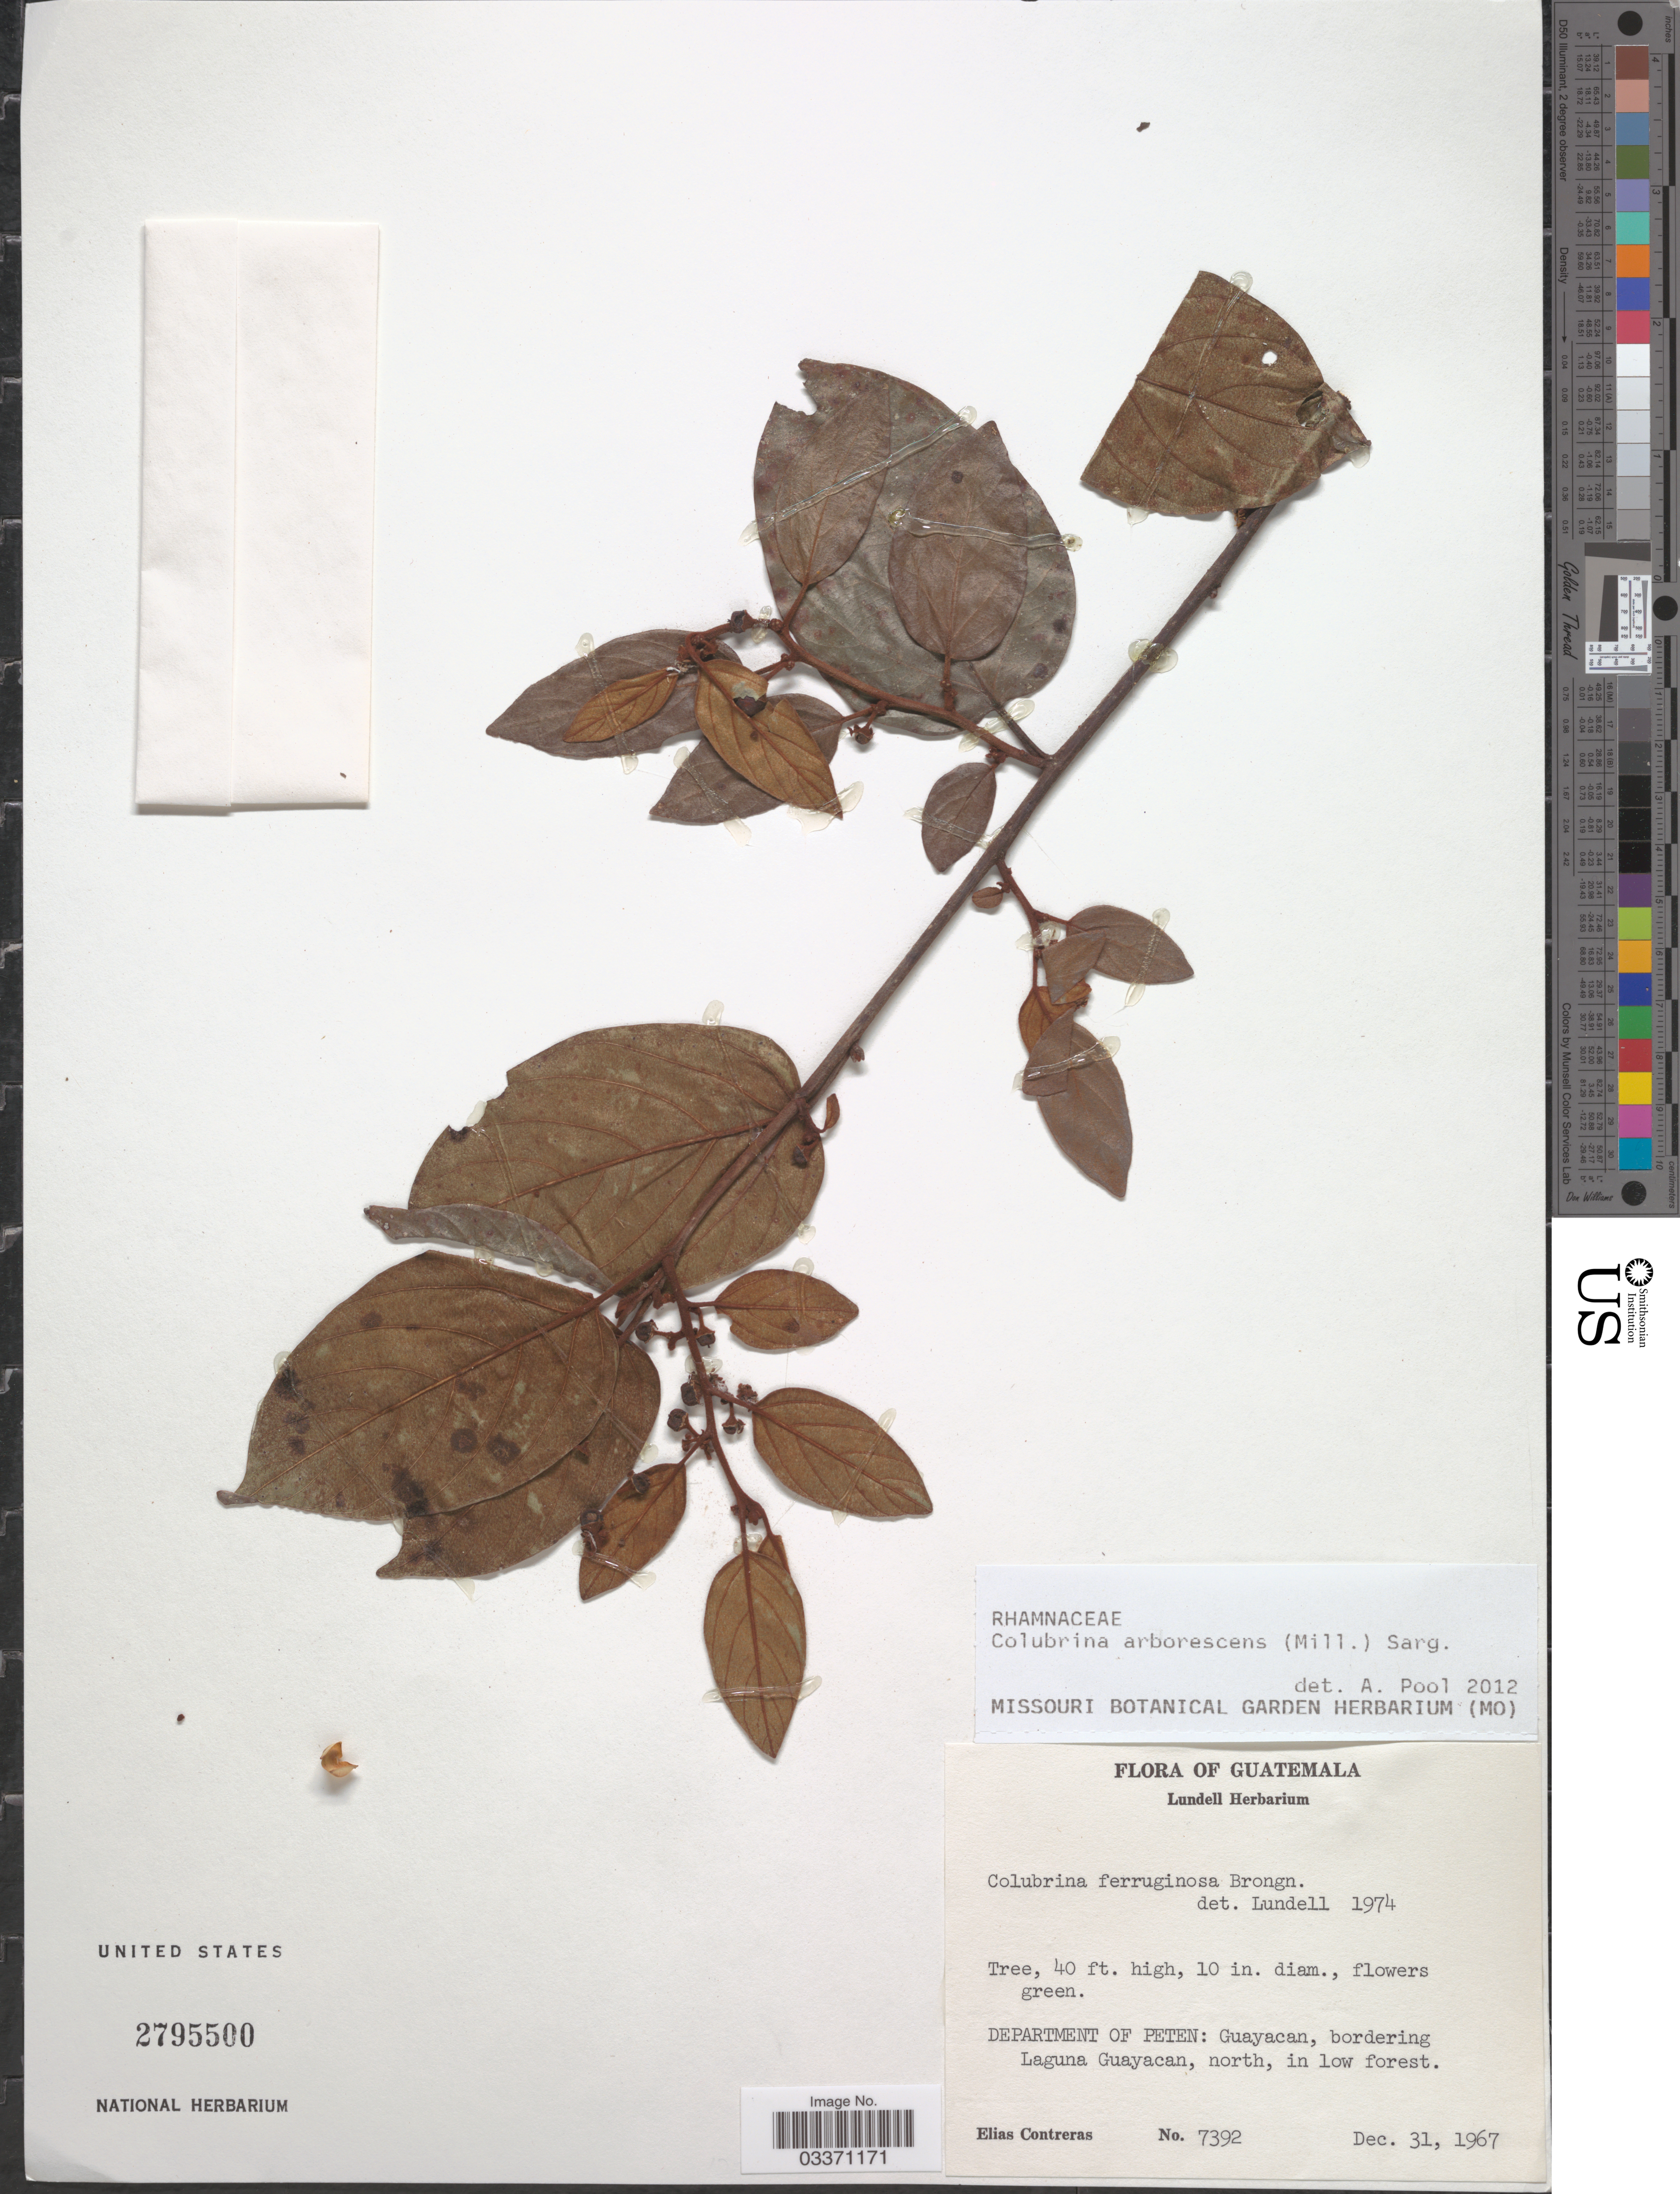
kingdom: Plantae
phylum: Tracheophyta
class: Magnoliopsida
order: Rosales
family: Rhamnaceae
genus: Colubrina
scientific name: Colubrina arborescens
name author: (Mill.) Sarg.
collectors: E. Contreras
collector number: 7392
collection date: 1967-12-31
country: Guatemala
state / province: El Petén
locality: Department of Peten: Guayacan, bordering Laguna Guayacan, north, in low forest.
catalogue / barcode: US 2795500